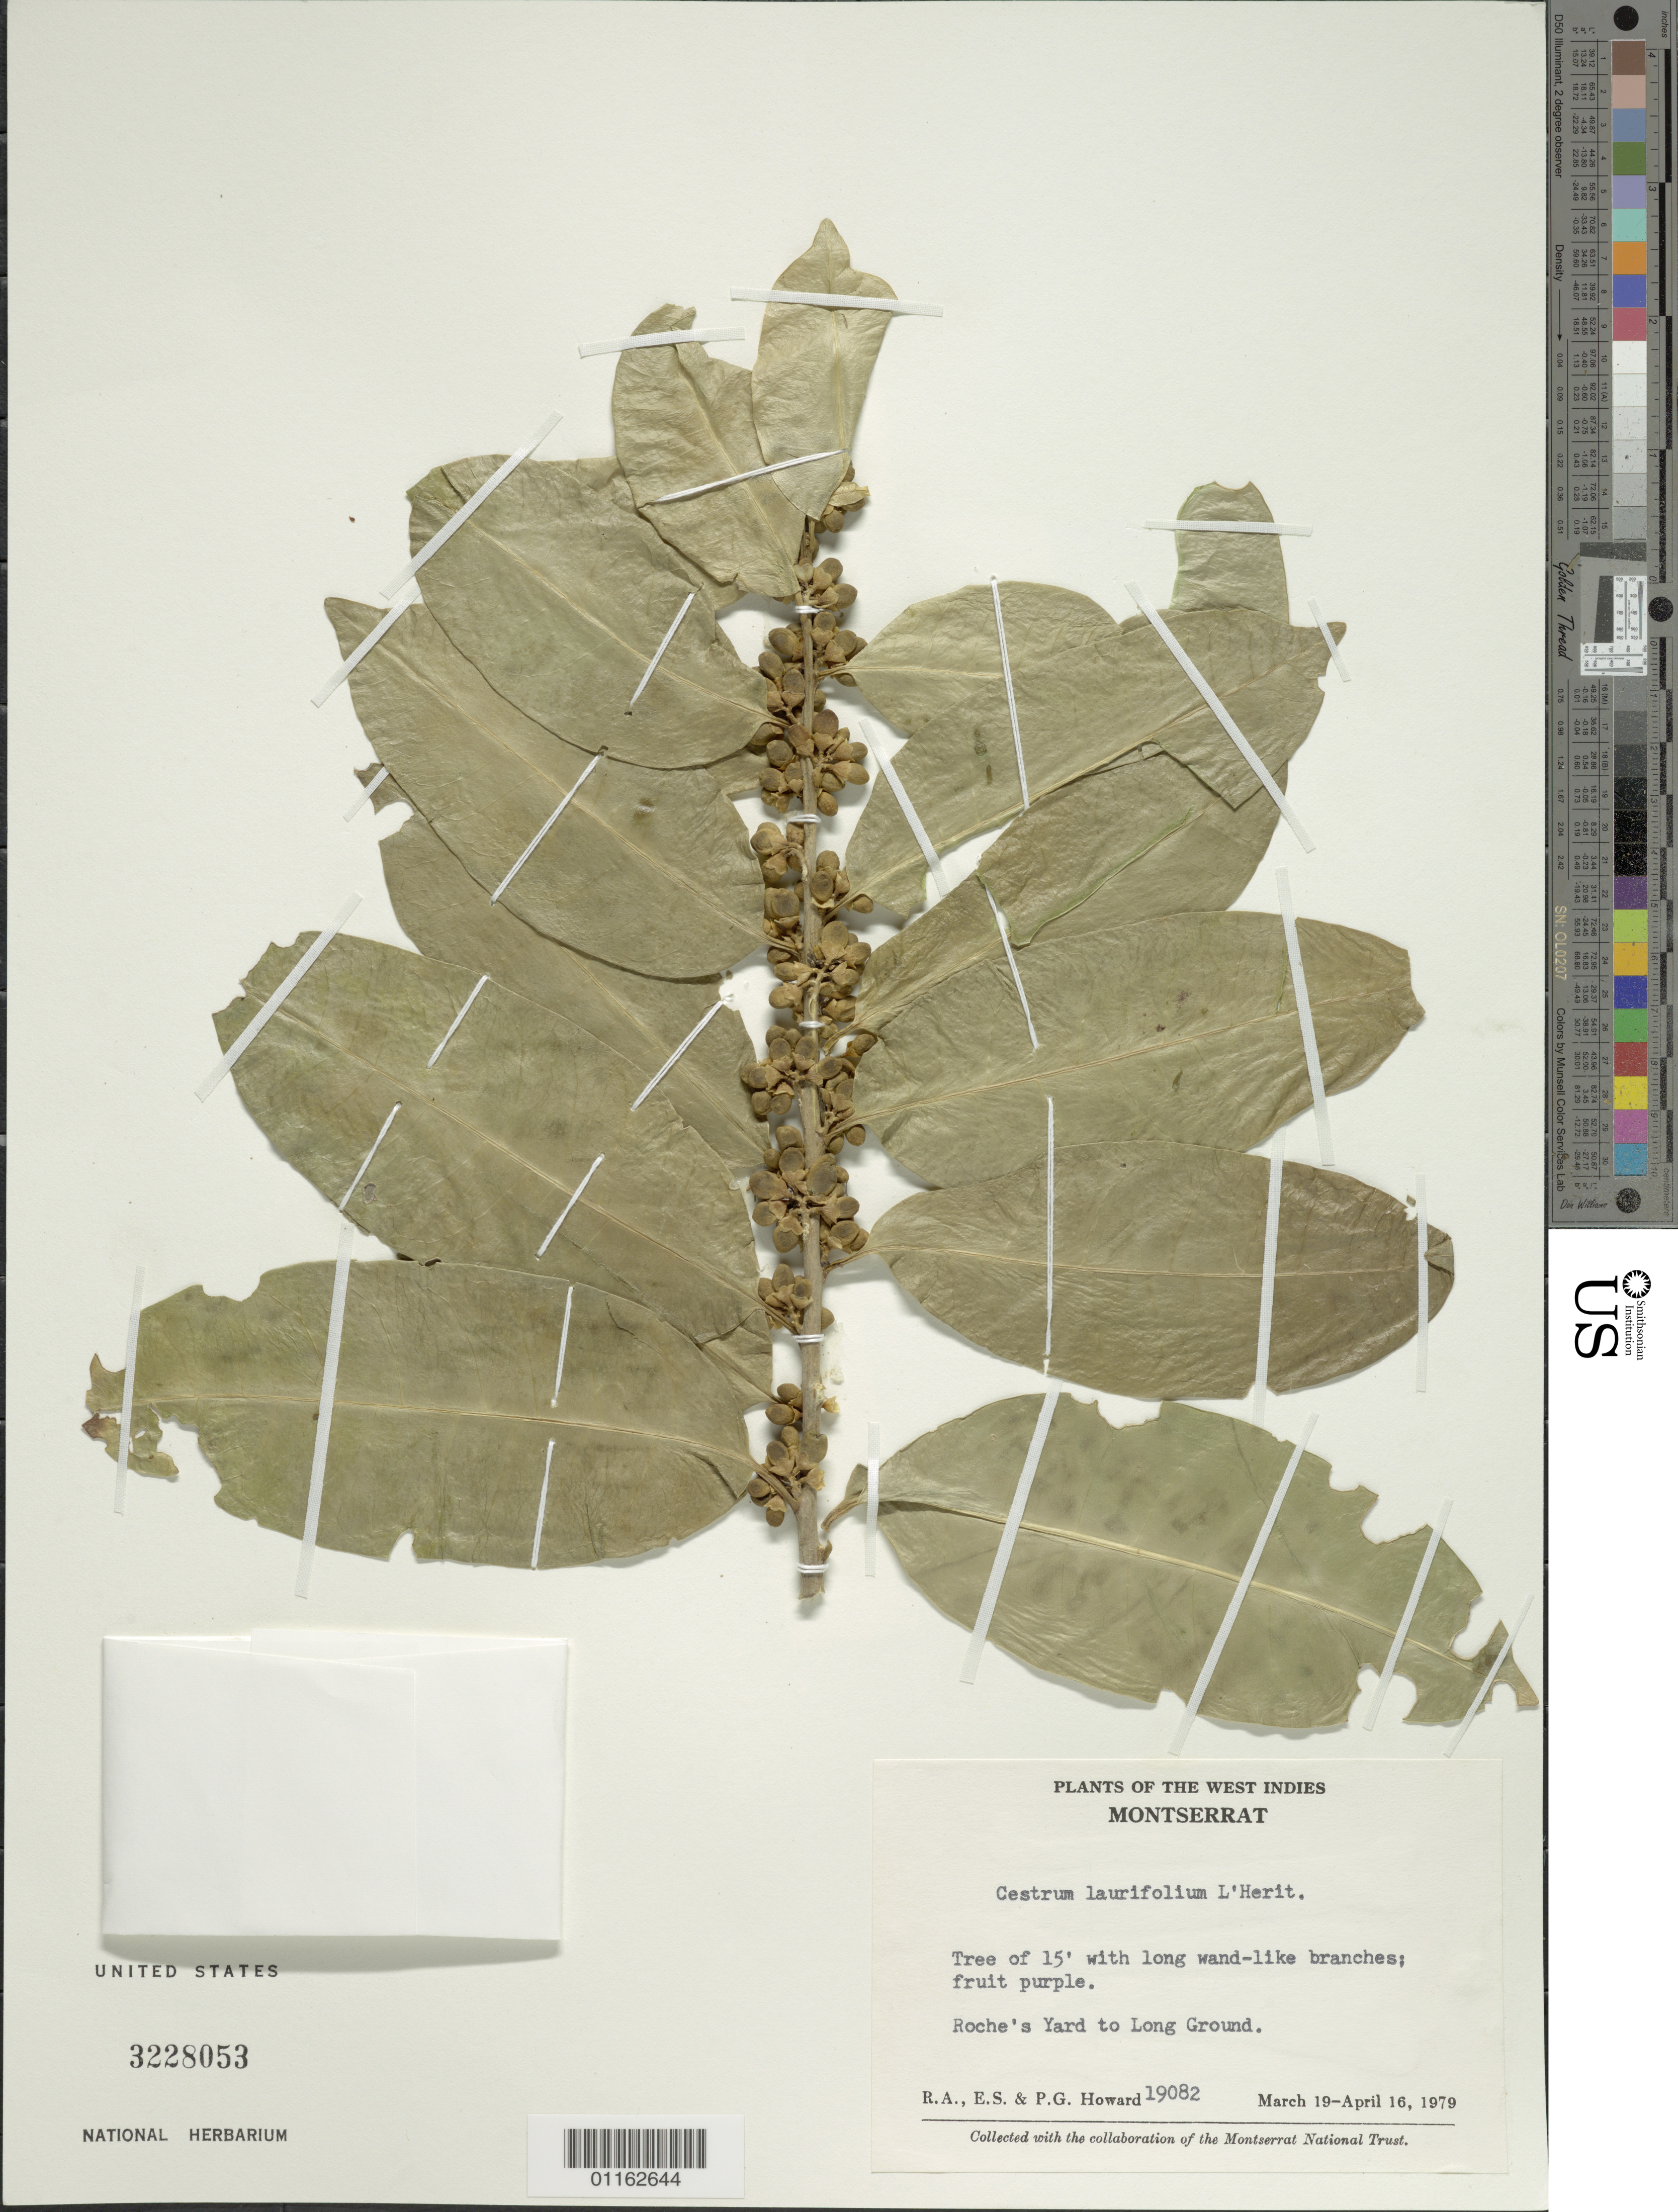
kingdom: Plantae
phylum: Tracheophyta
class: Magnoliopsida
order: Solanales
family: Solanaceae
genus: Cestrum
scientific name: Cestrum laurifolium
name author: L'Hér.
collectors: R. A. Howard, E. S. Howard & P. Howard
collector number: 19082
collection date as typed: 19 Mar 1979 to 16 Apr 1979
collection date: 1979-03-19/1979-04-16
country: Montserrat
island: Montserrat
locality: Roche's Yard to Long Ground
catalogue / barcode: US 3228053